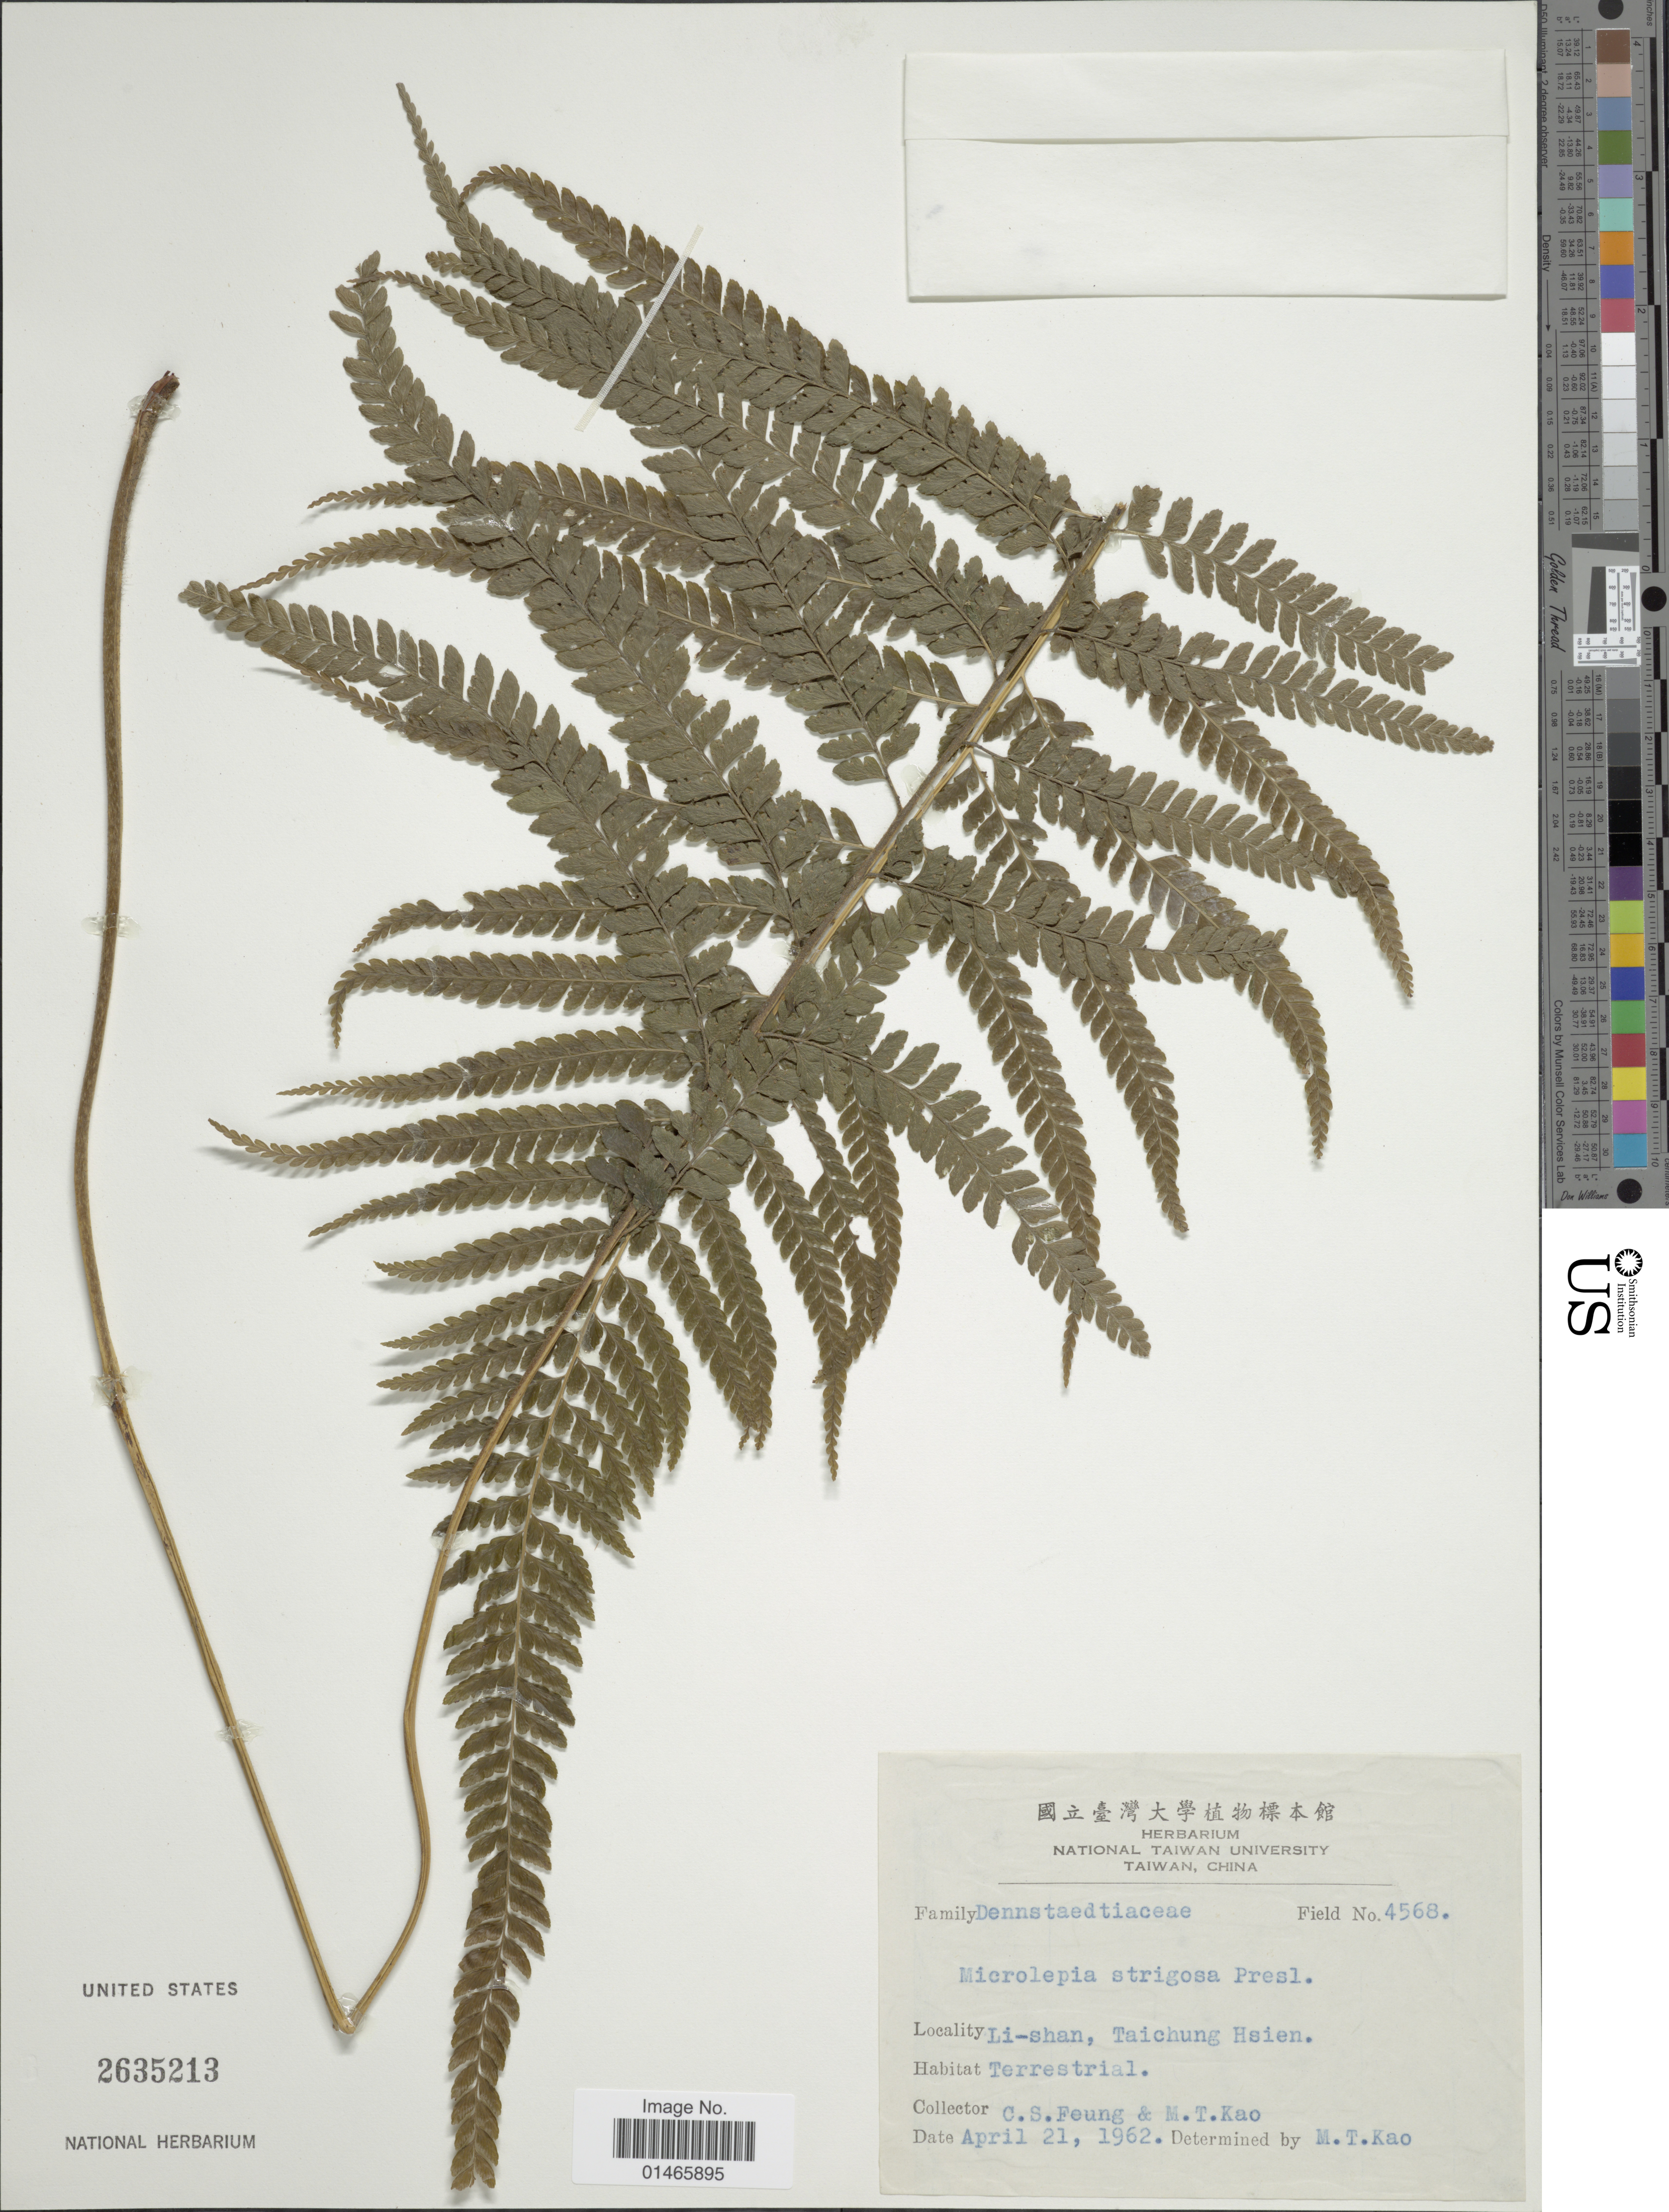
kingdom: Plantae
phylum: Tracheophyta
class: Polypodiopsida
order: Polypodiales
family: Dennstaedtiaceae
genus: Microlepia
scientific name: Microlepia strigosa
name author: (Thunb.) J. Presl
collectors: C. Feung & M. T. Kao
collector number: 4568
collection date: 1962-04-21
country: Taiwan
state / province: Taichung City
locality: Li-shan, Taichung Hsien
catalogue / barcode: US 2635213